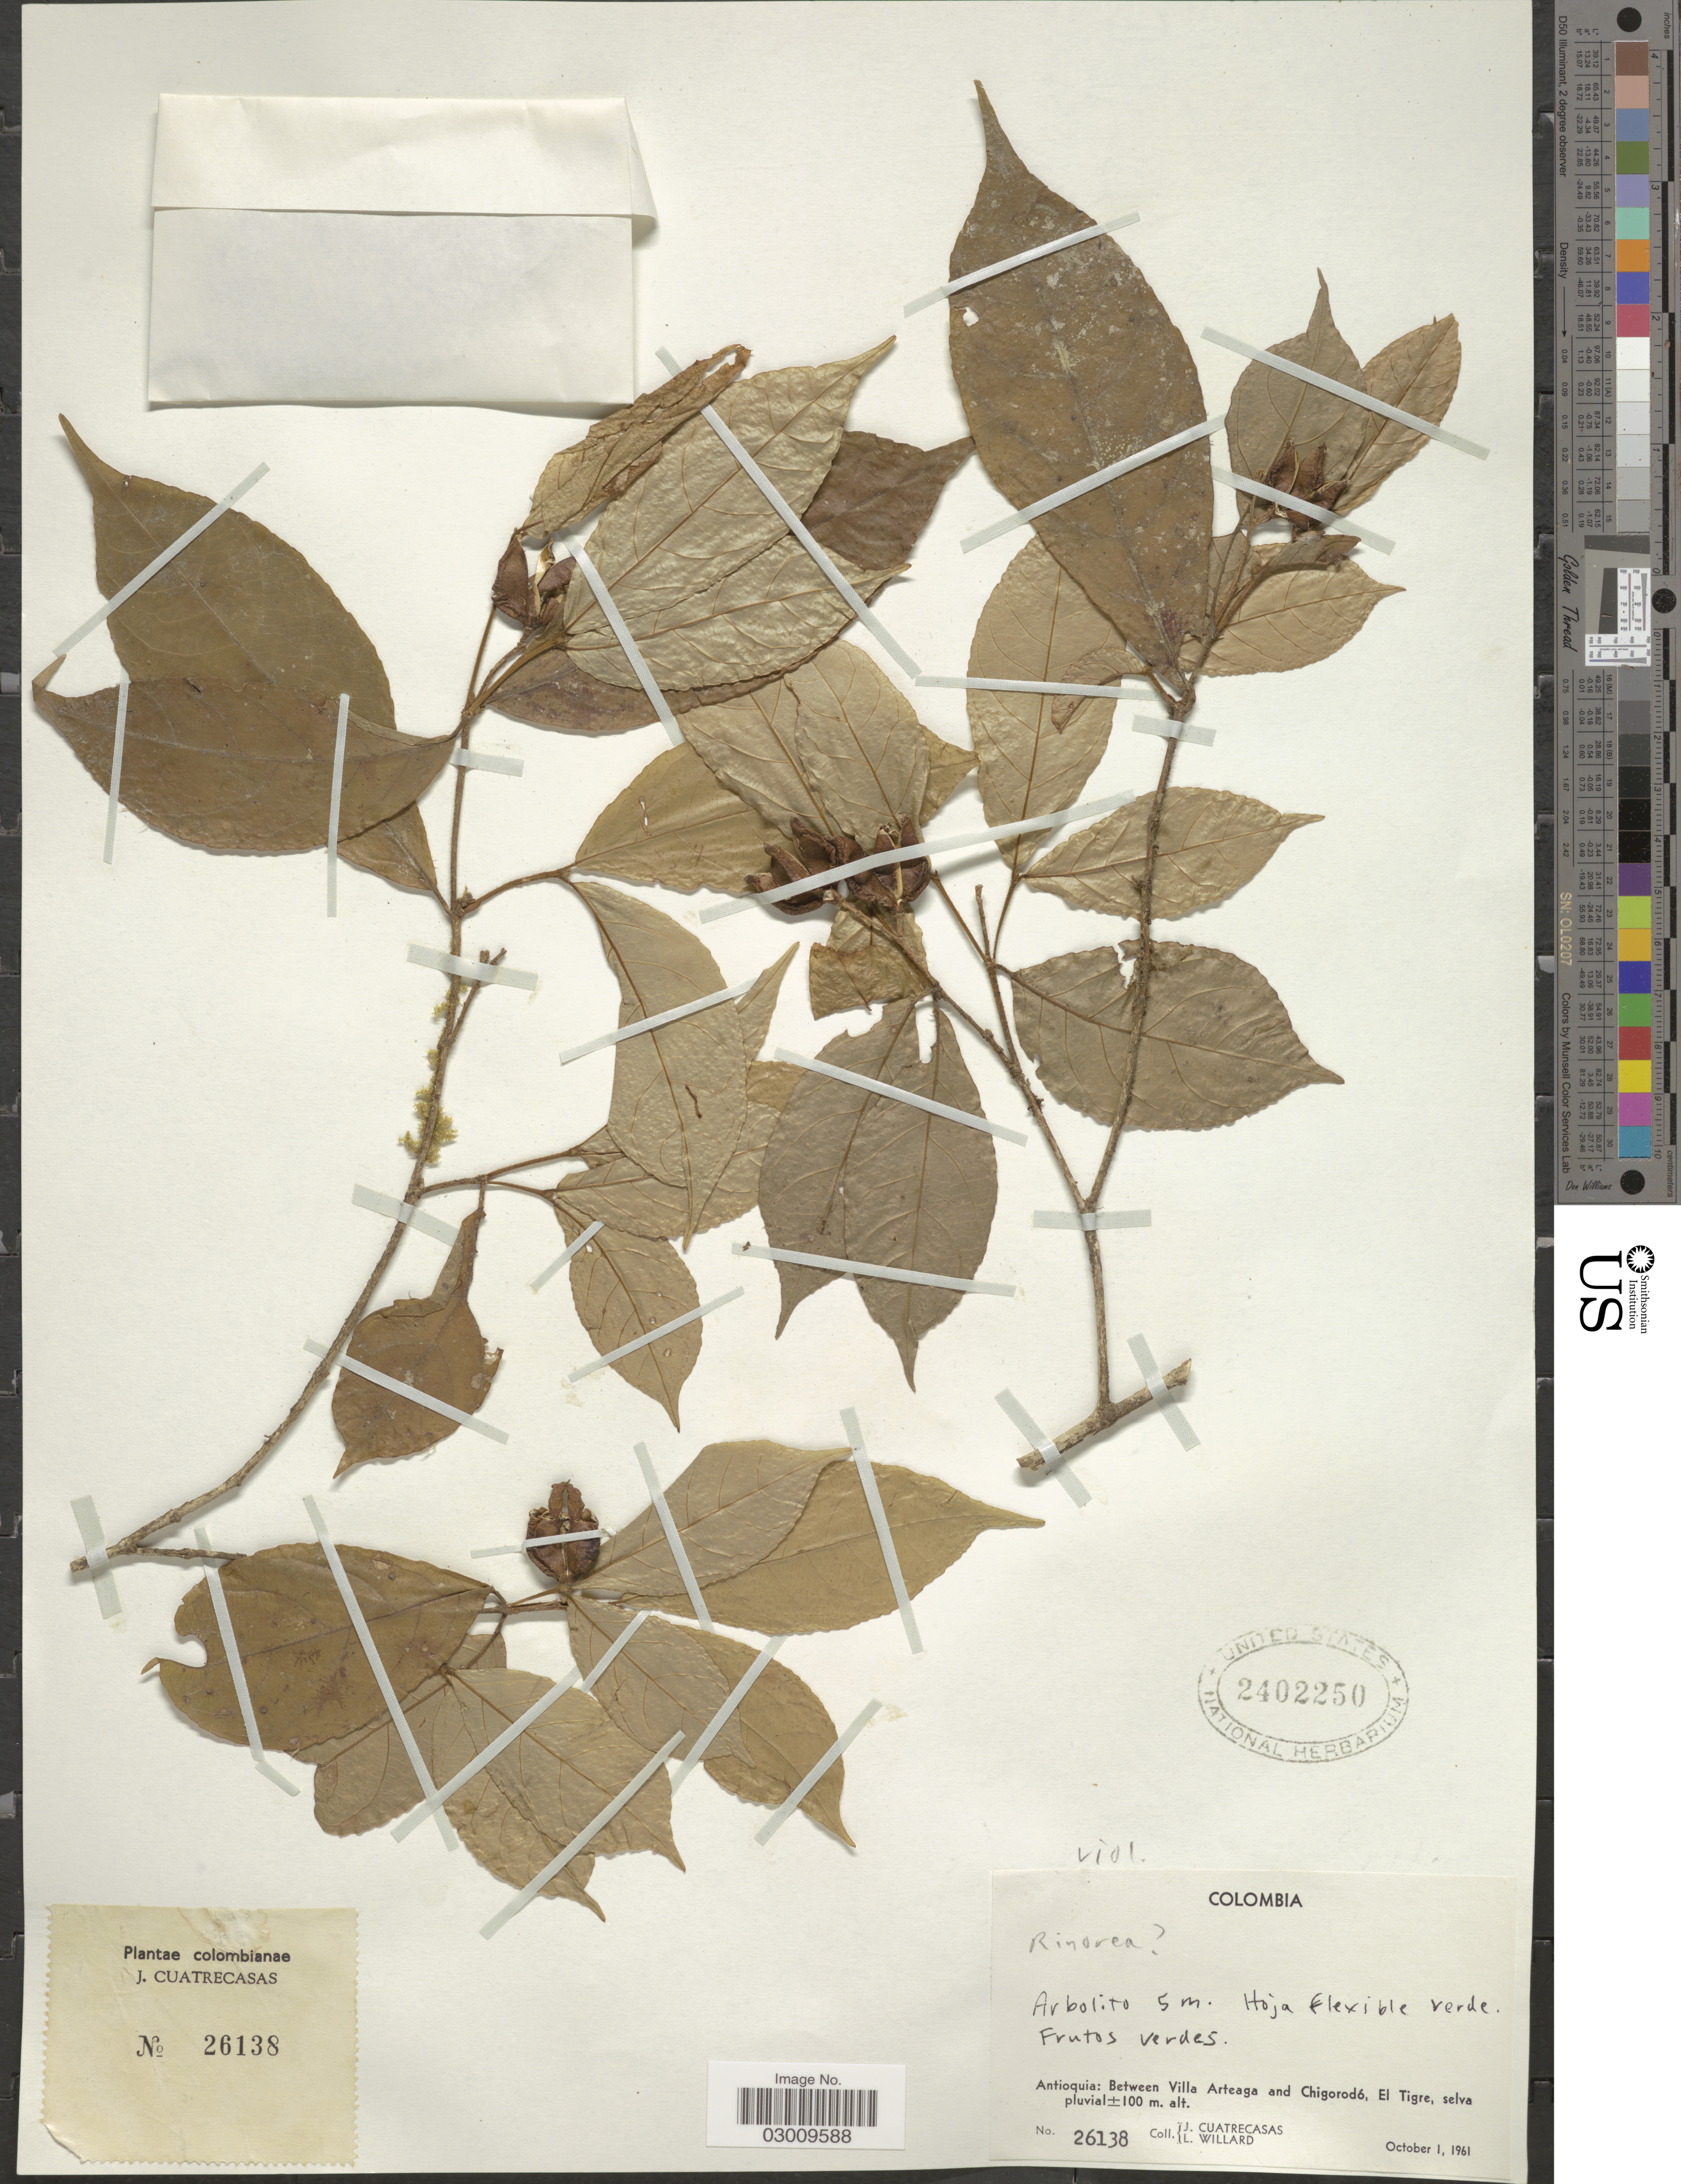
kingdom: Plantae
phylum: Tracheophyta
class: Magnoliopsida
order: Malpighiales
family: Violaceae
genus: Rinorea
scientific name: Rinorea squamata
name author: S.F. Blake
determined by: Hoyos-Gomez, S. E.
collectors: J. Cuatrecasas & L. Willard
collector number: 26138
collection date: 1961-10-01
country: Colombia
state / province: Antioquia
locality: Between Villa Arteaga and Chigorodó, El Tigre.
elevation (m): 100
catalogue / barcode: US 2402250